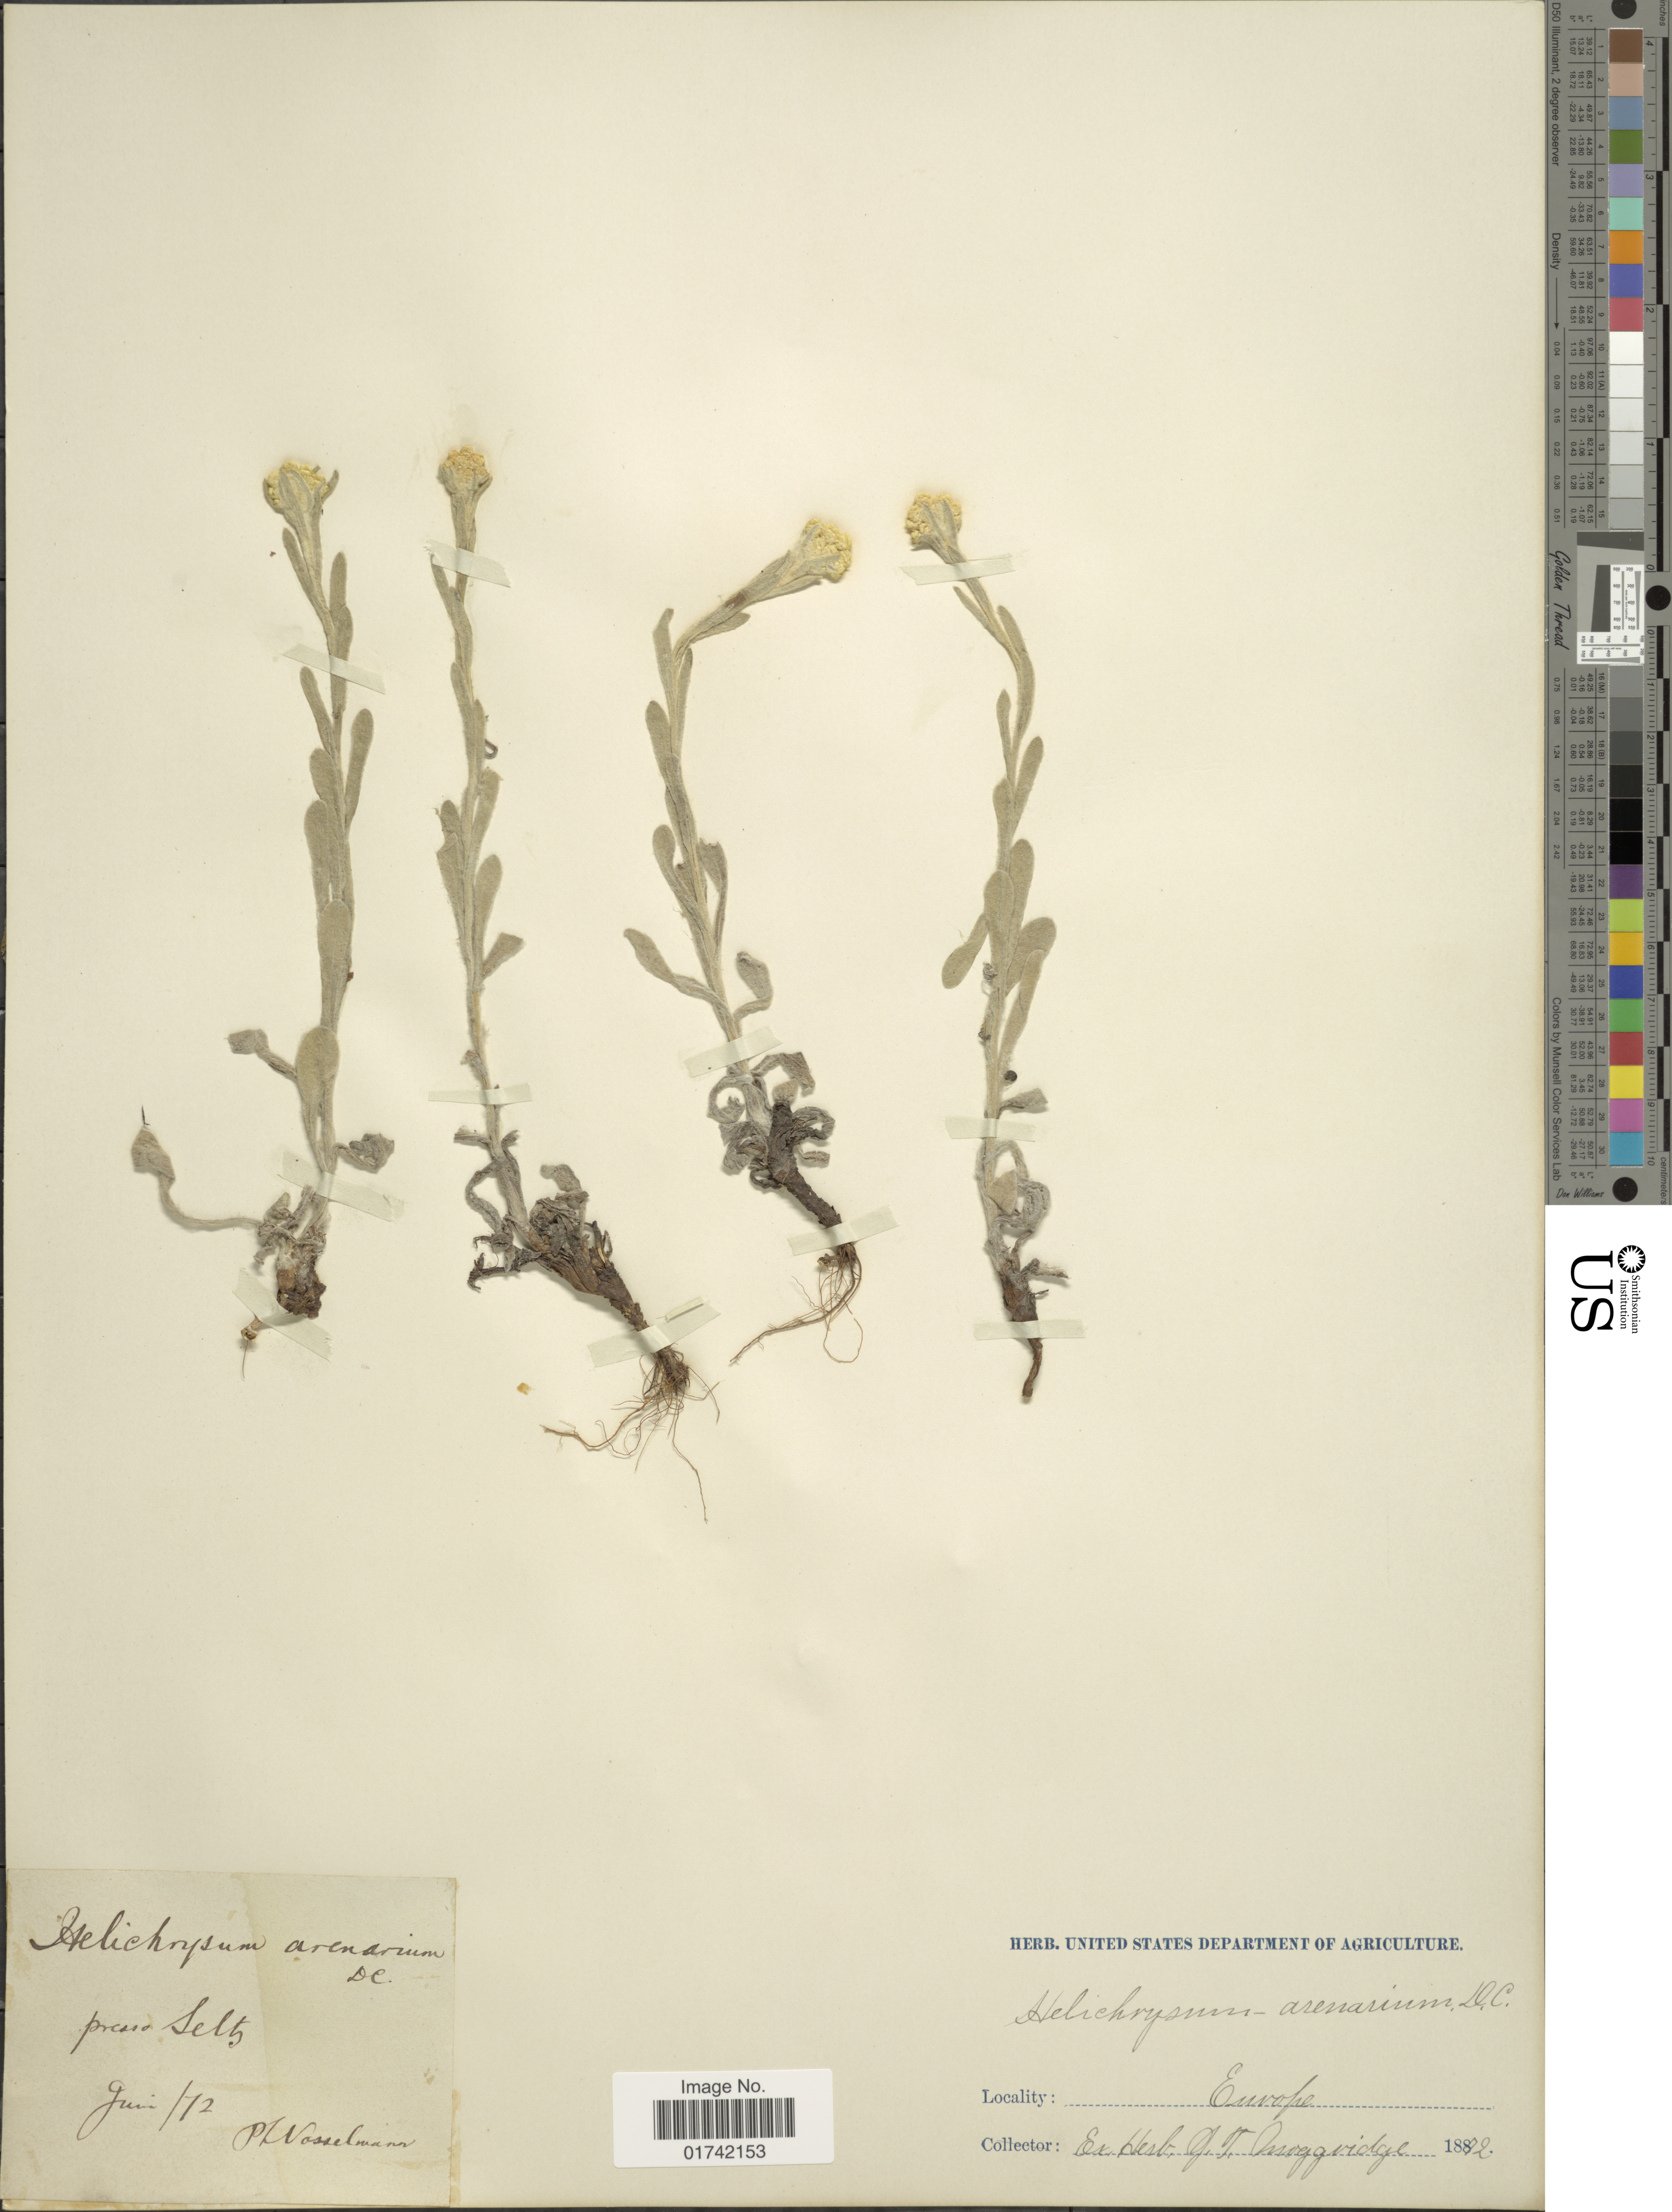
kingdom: Plantae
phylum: Tracheophyta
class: Magnoliopsida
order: Asterales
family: Asteraceae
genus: Helichrysum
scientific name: Helichrysum arenarium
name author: (L.) Moench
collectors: J. T. Moggridge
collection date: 1872-06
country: France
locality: Europe